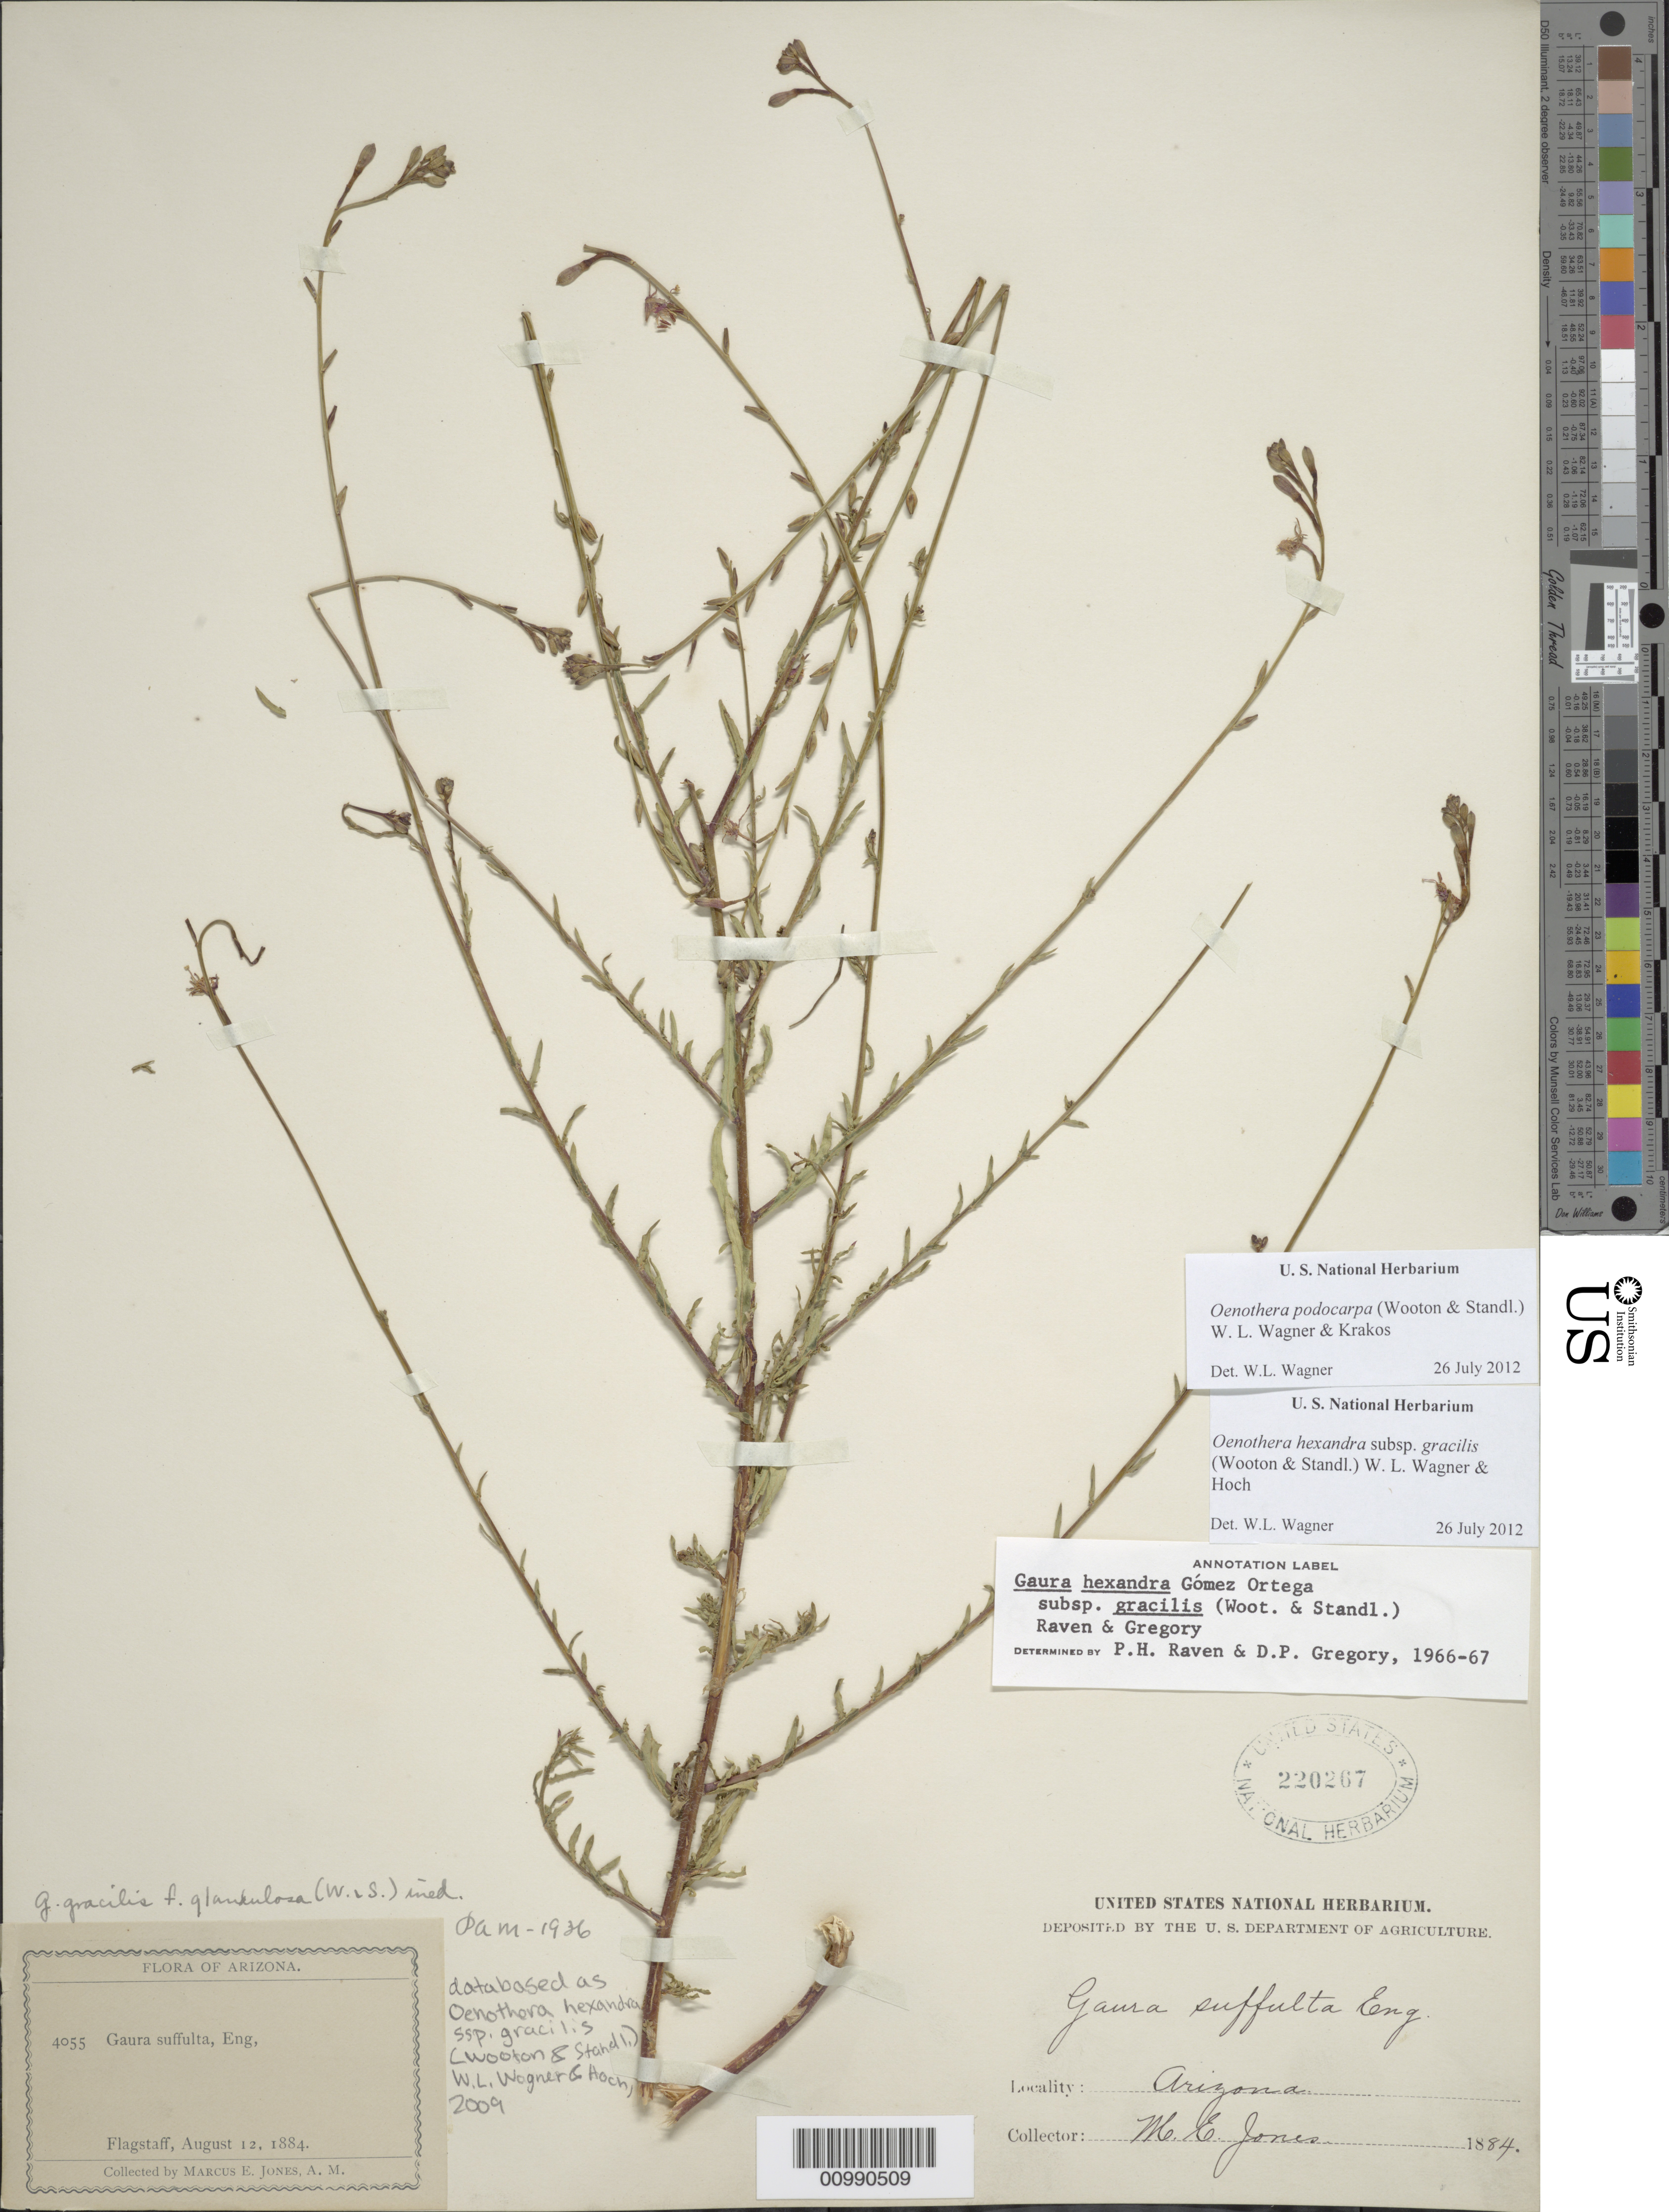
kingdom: Plantae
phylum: Tracheophyta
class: Magnoliopsida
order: Myrtales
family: Onagraceae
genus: Oenothera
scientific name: Oenothera podocarpa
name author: (Wooton & Standl.) Krakos & W.L. Wagner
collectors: M. E. Jones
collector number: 4055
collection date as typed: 12 Aug 1884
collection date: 1884-08-12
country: United States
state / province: Arizona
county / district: Coconino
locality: Flagstaff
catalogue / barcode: US 220267